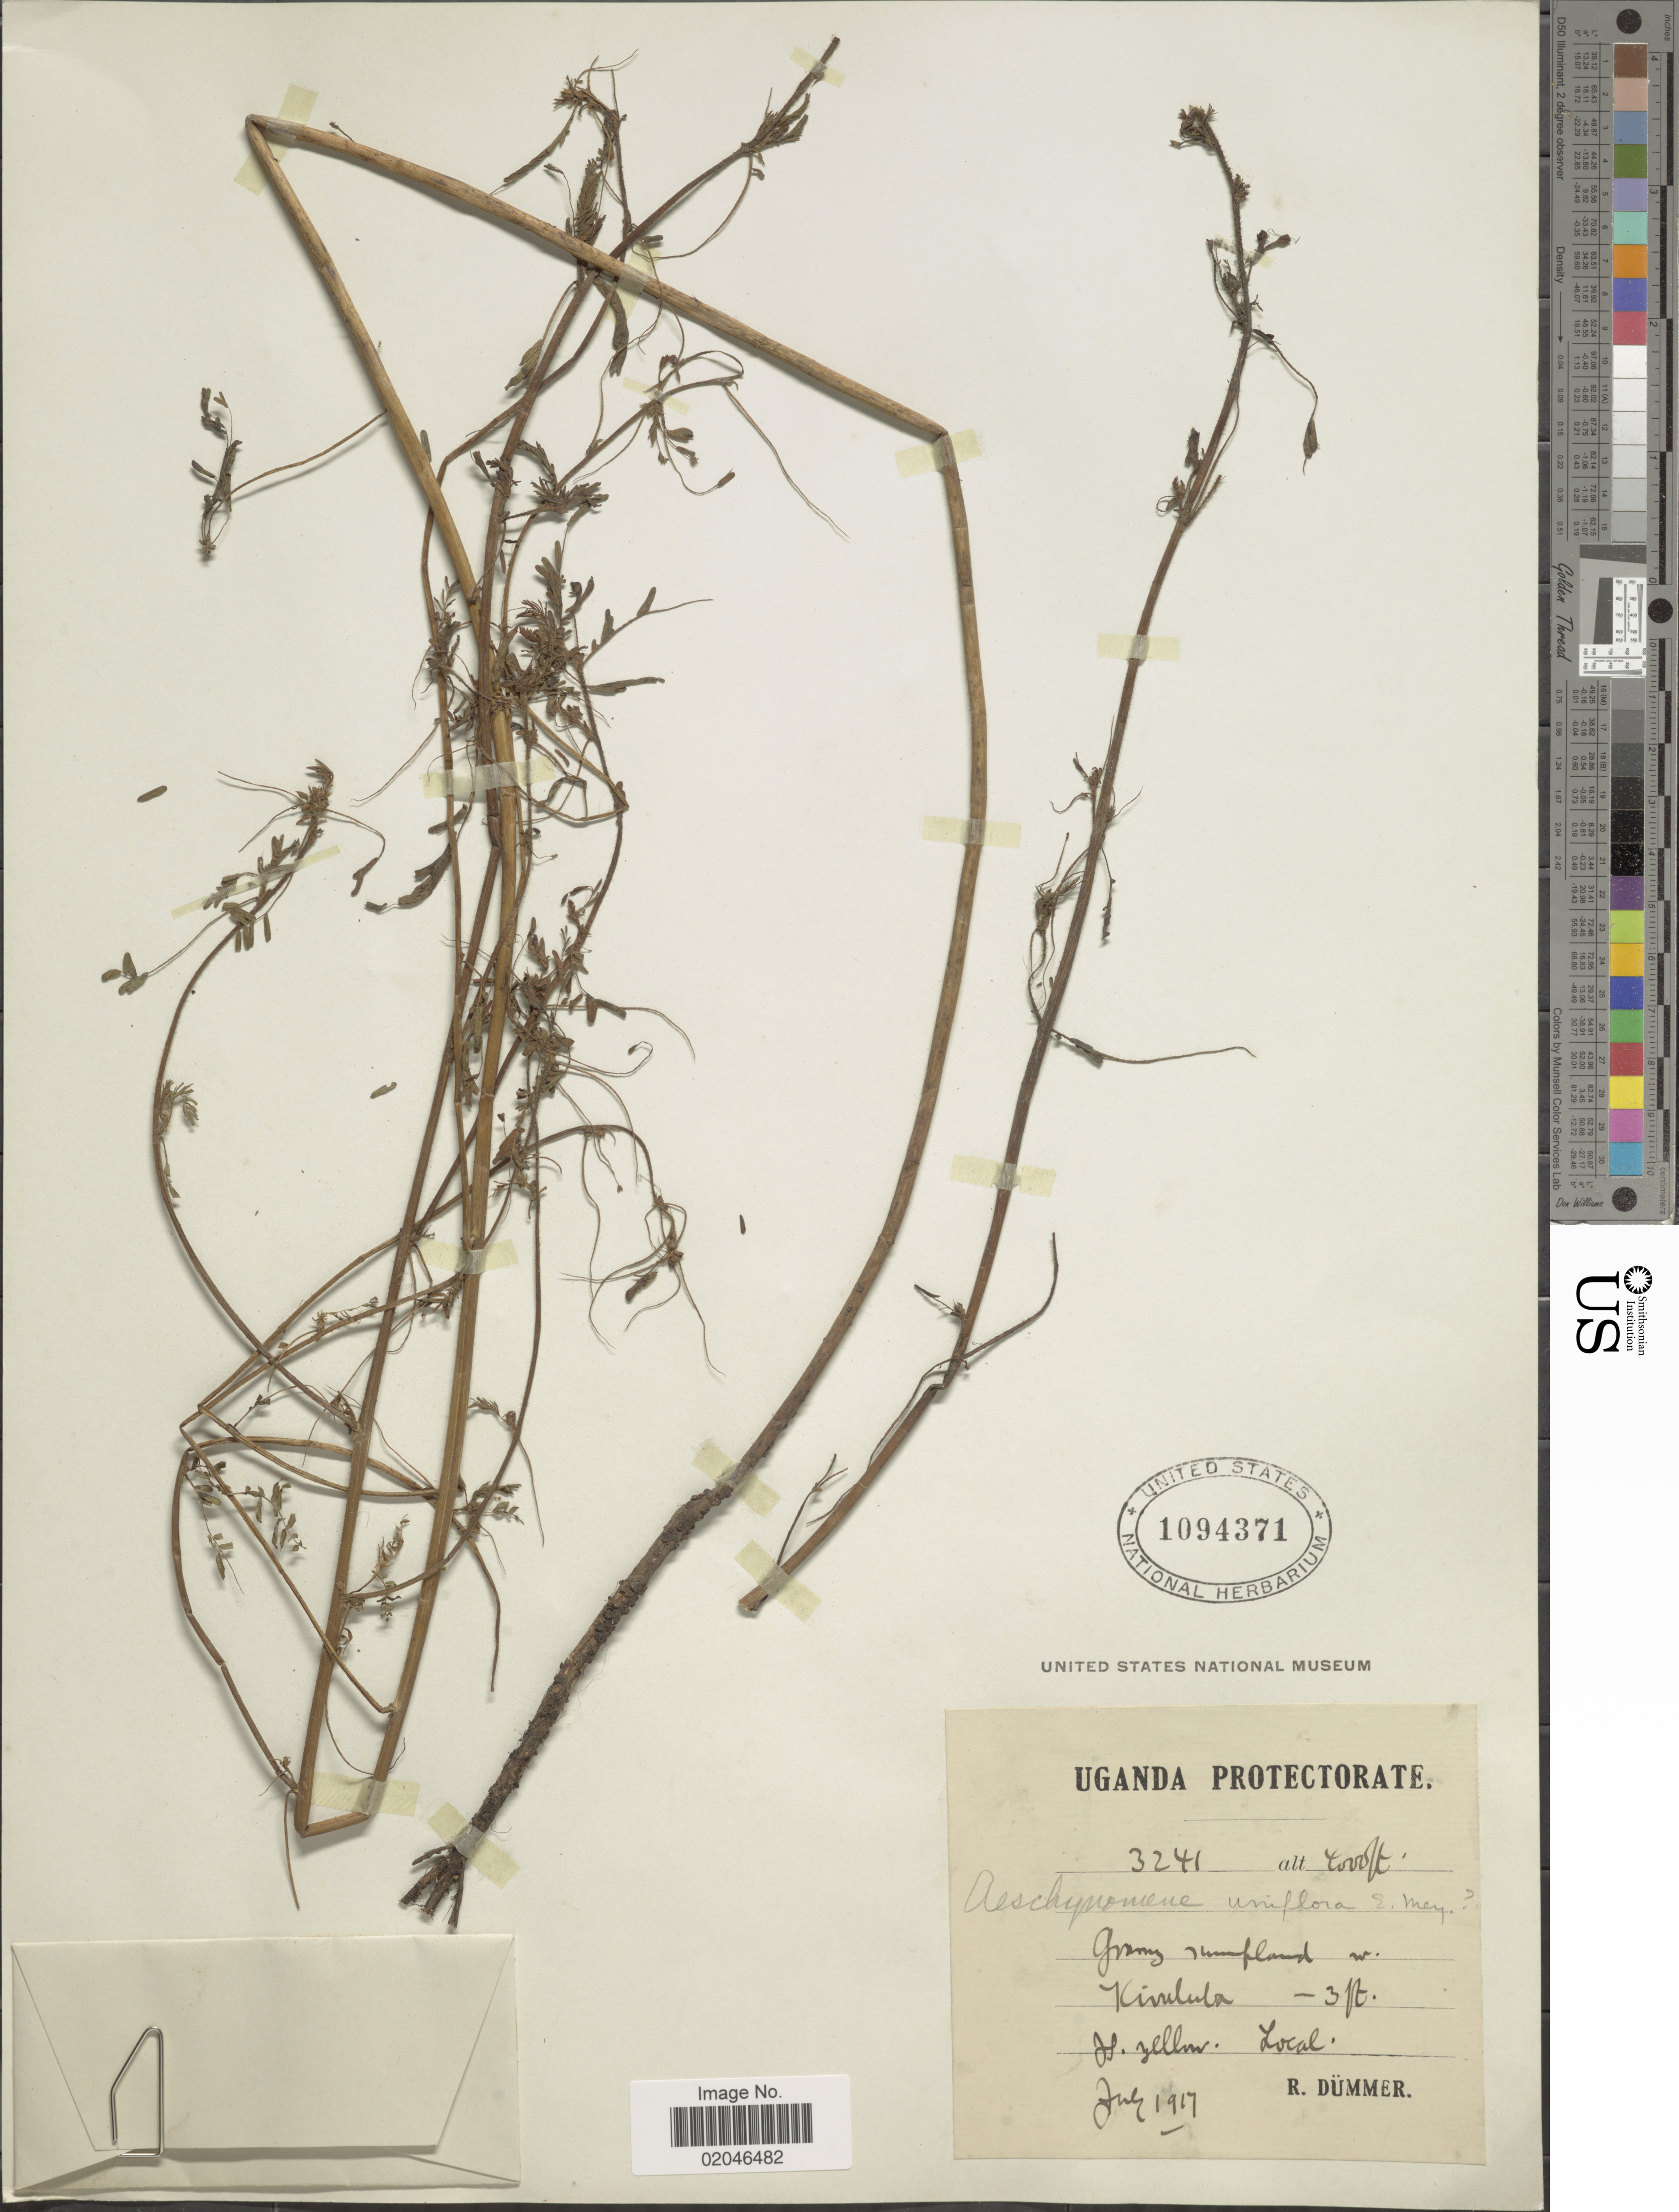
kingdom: Plantae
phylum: Tracheophyta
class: Magnoliopsida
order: Fabales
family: Fabaceae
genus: Aeschynomene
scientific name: Aeschynomene uniflora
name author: E. Mey.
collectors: R. A. Dümmer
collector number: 3241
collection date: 1917-07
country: Uganda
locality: Kimbula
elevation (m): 1219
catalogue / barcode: US 1094371